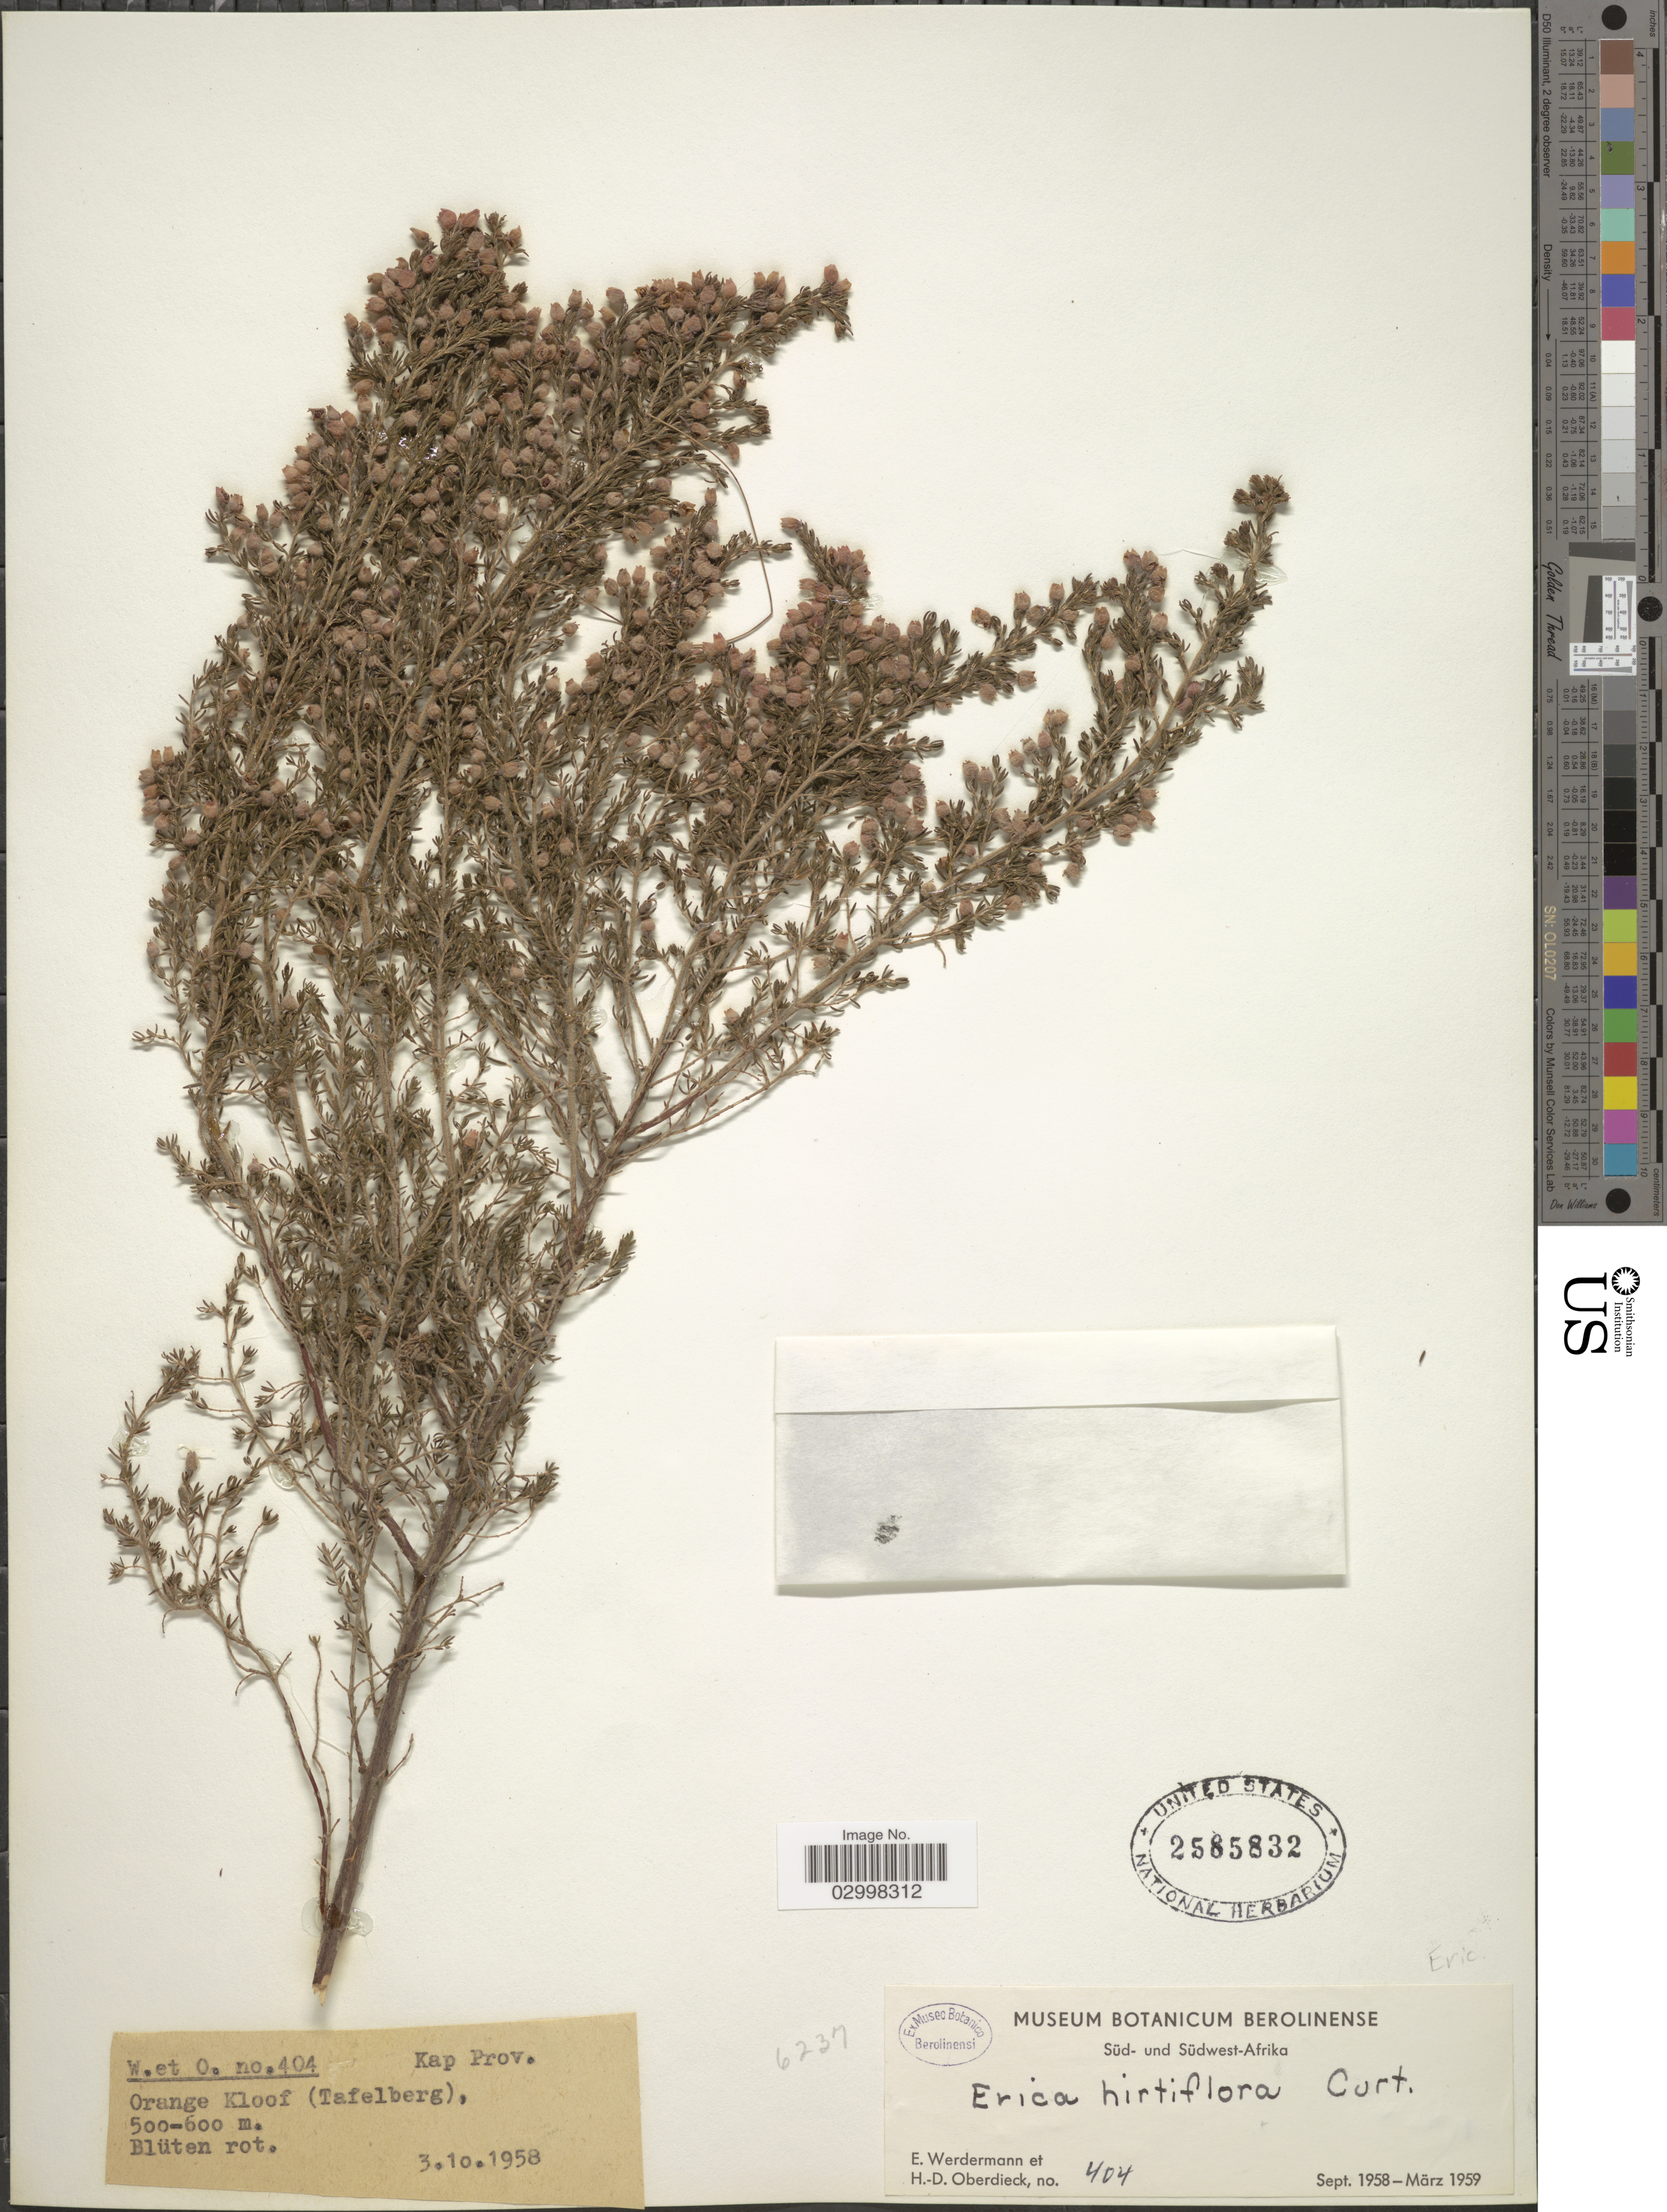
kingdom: Plantae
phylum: Tracheophyta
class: Magnoliopsida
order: Ericales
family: Ericaceae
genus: Erica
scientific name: Erica hirtiflora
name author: Curtis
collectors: E. Werdermann & H. Oberdieck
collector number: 404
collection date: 1958-10-03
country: South Africa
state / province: Western Cape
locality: Kap Prov. Orange Kloof (Tafelberg).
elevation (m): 500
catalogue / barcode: US 2585832